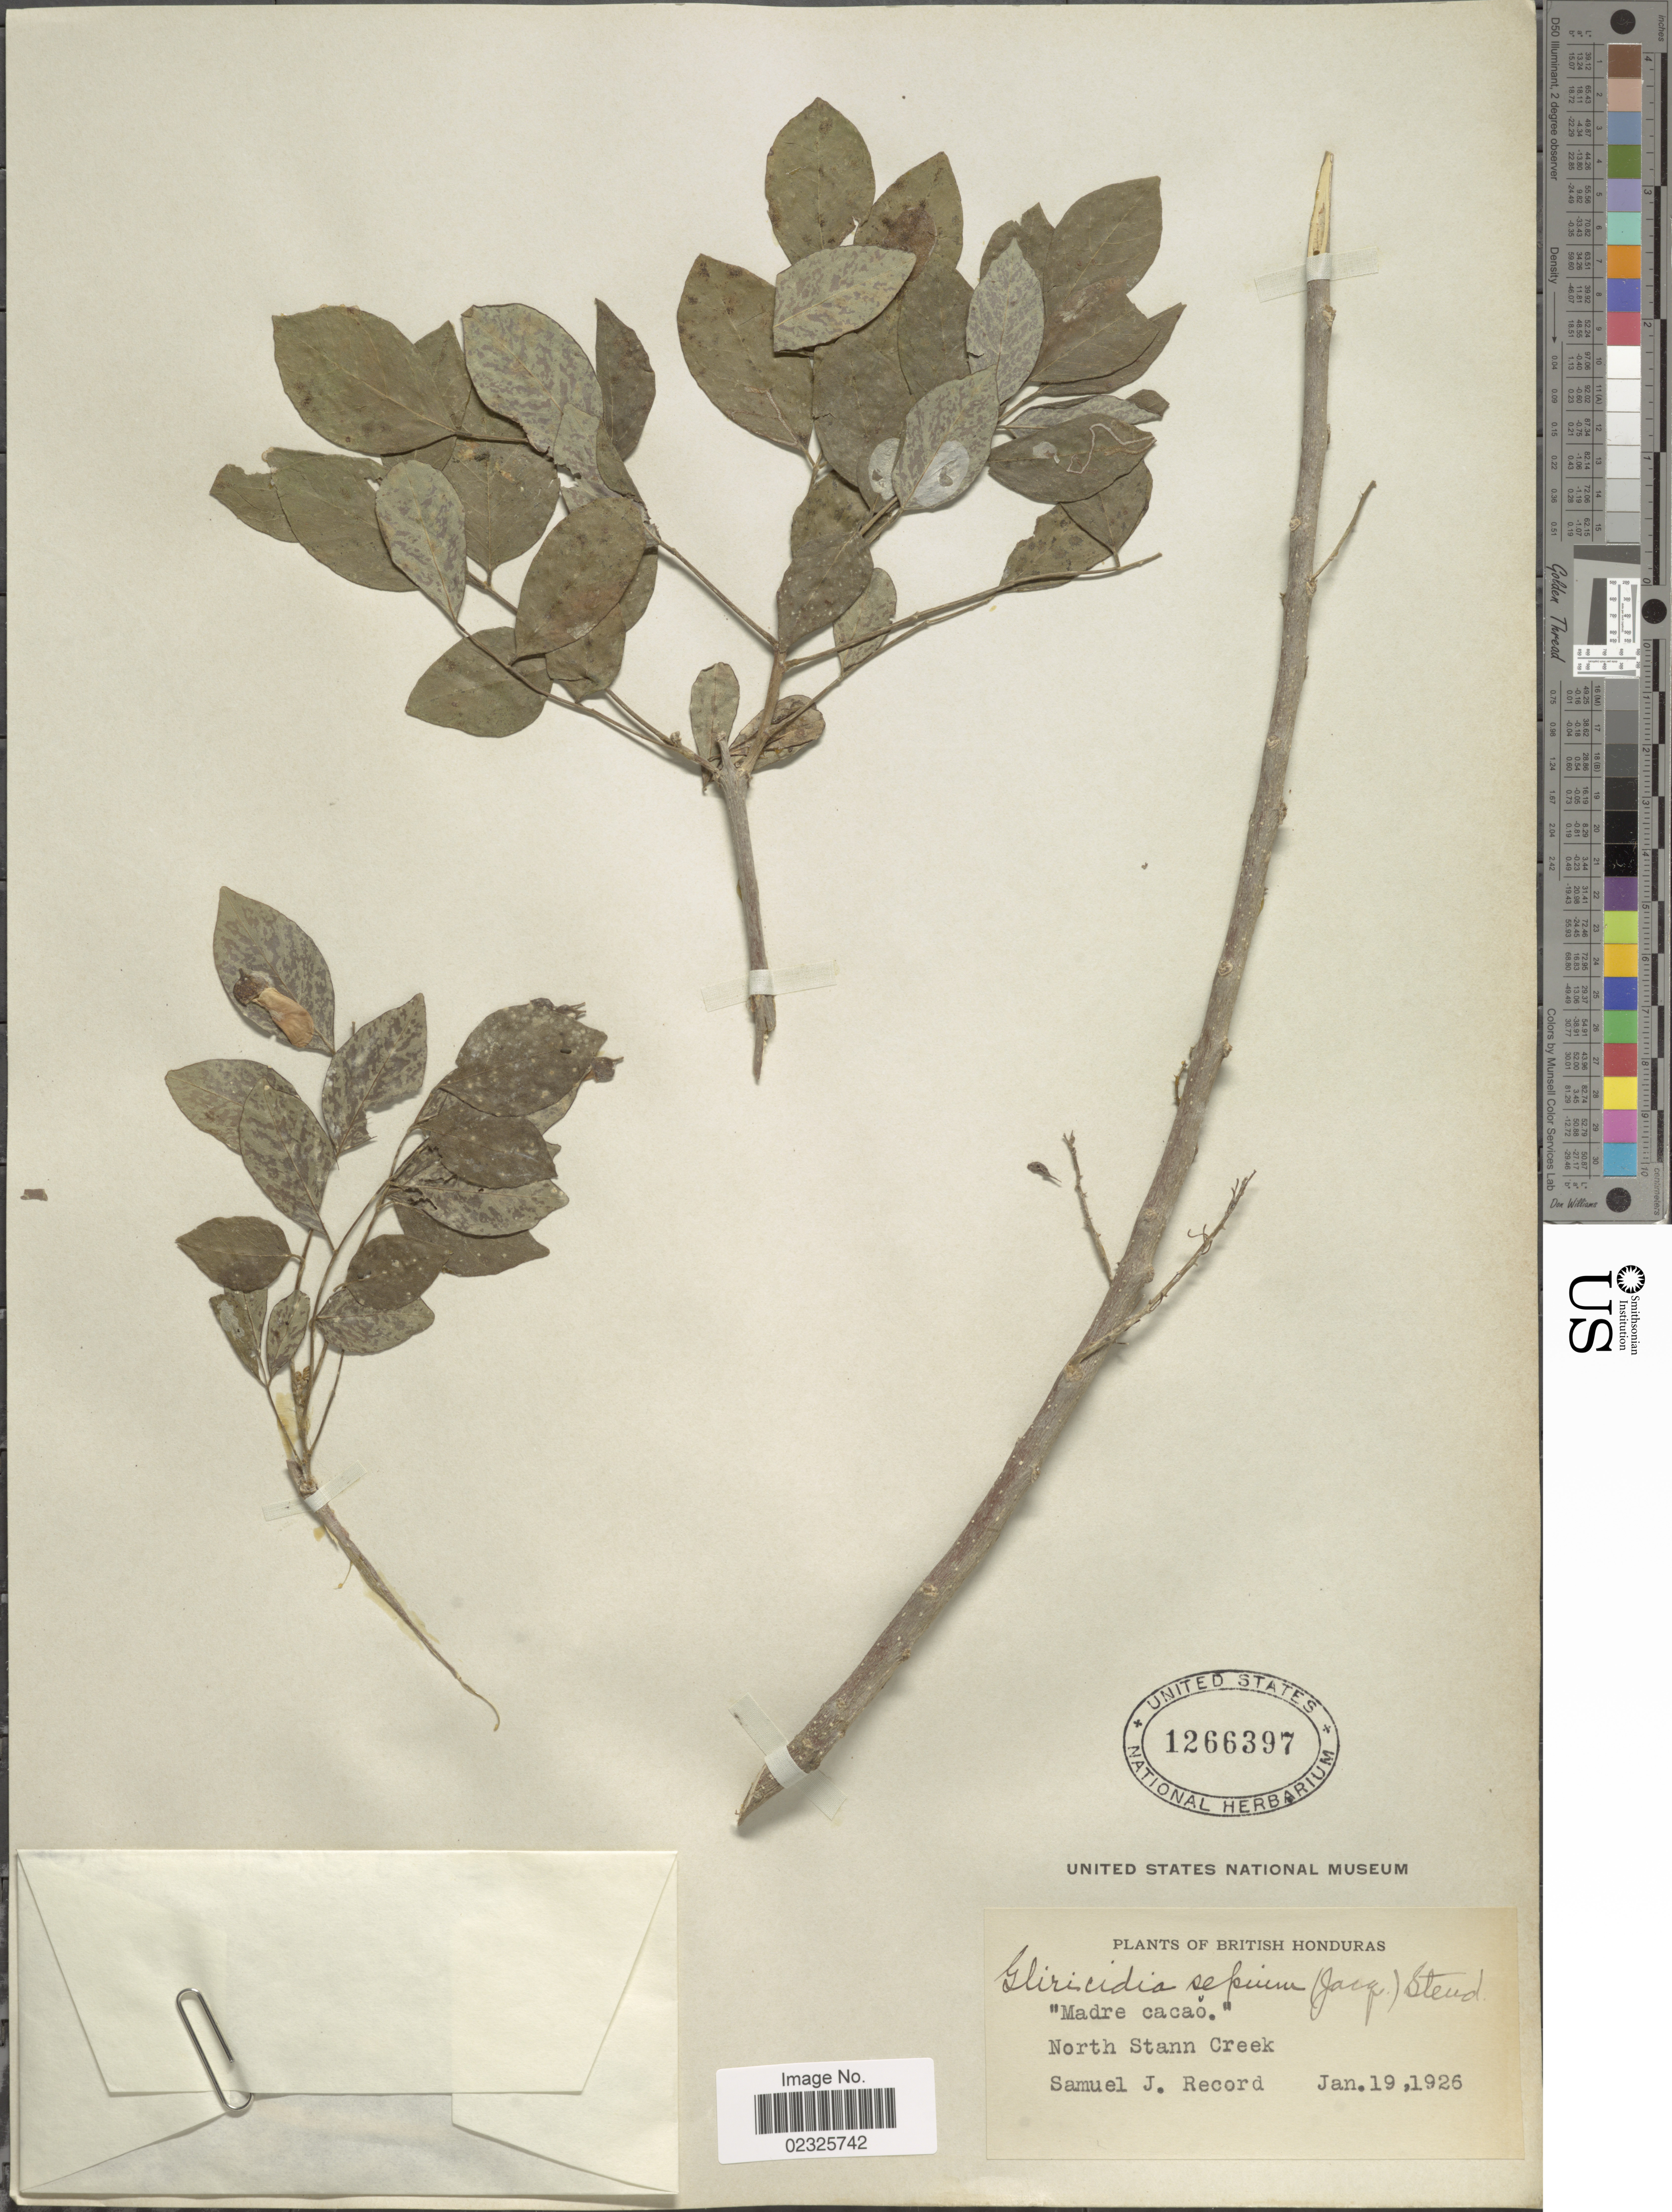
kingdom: Plantae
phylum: Tracheophyta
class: Magnoliopsida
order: Fabales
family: Fabaceae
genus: Gliricidia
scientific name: Gliricidia sepium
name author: (Jacq.) Kunth ex Walp.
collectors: S. J. Record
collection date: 1926-01-19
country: Belize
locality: British Honduras. North Stann Creek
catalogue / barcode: US 1266397